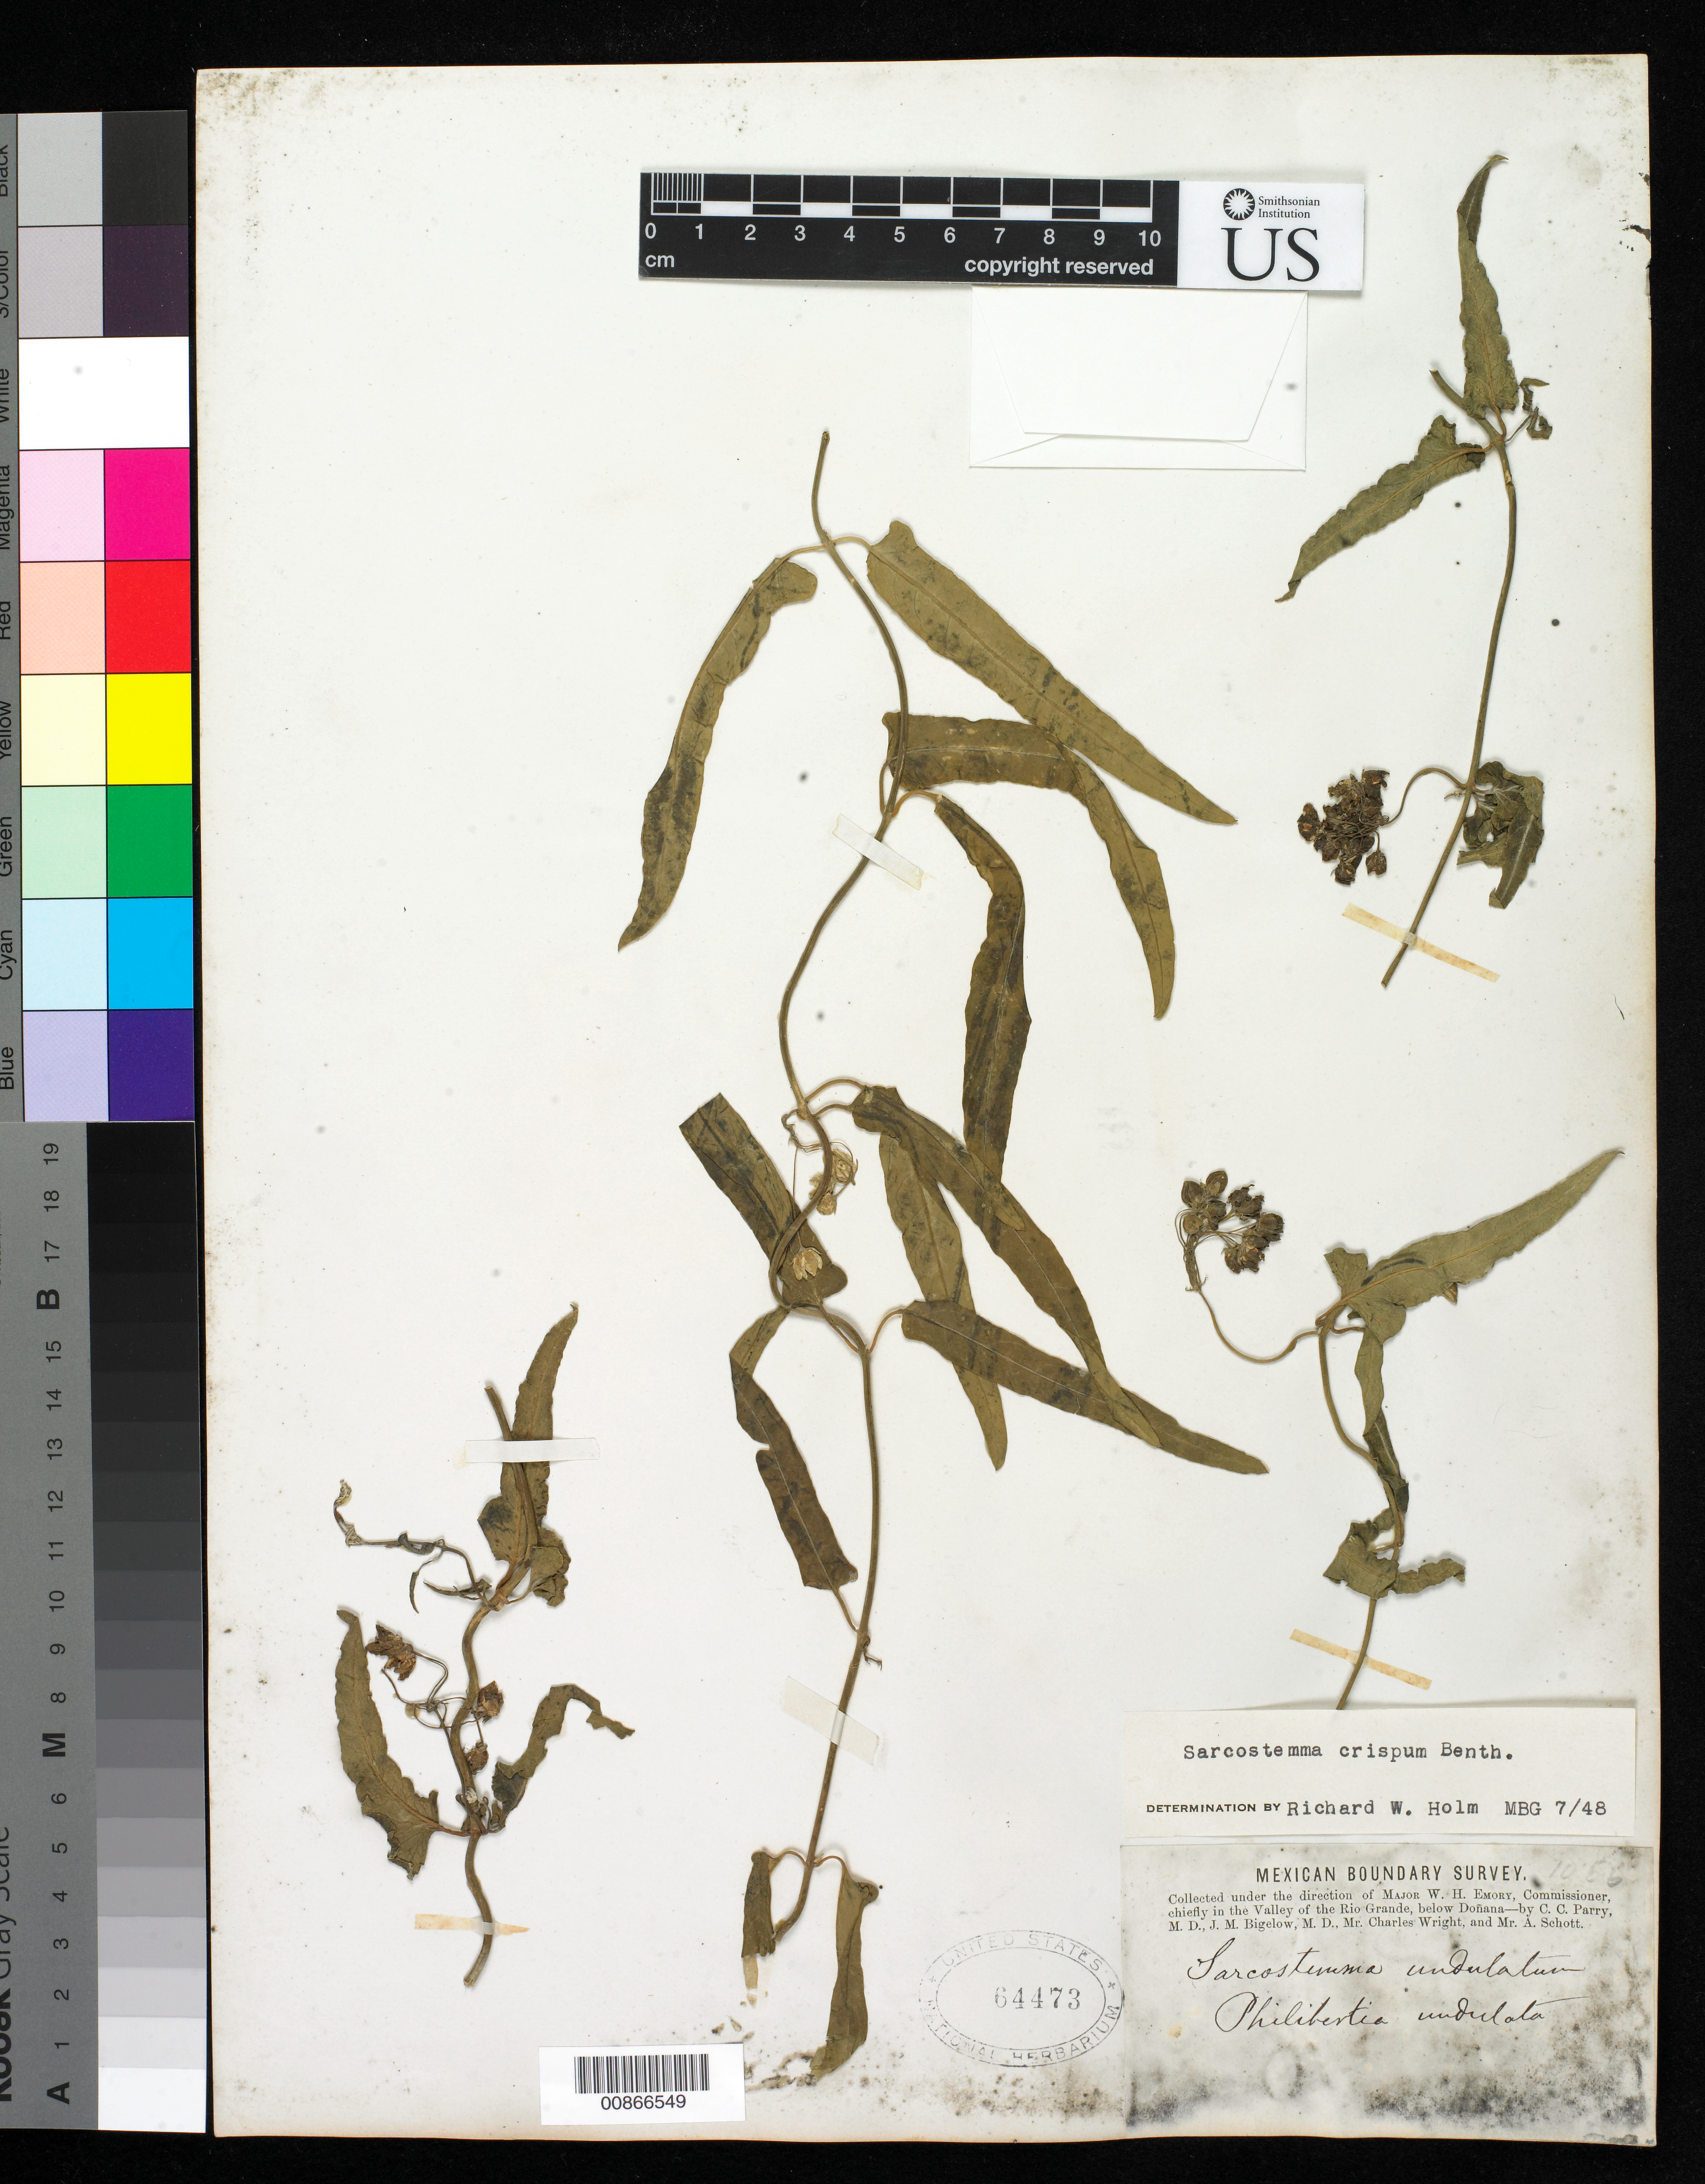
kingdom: Plantae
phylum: Tracheophyta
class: Magnoliopsida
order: Gentianales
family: Apocynaceae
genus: Sarcostemma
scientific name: Sarcostemma crispum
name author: Benth.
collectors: C. C. Parry, J. M. Bigelow, C. Wright & A. C. V. Schott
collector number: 1066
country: United States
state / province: New Mexico / Texas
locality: Valley of the Rio Grande, below Doñana.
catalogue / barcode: US 64473